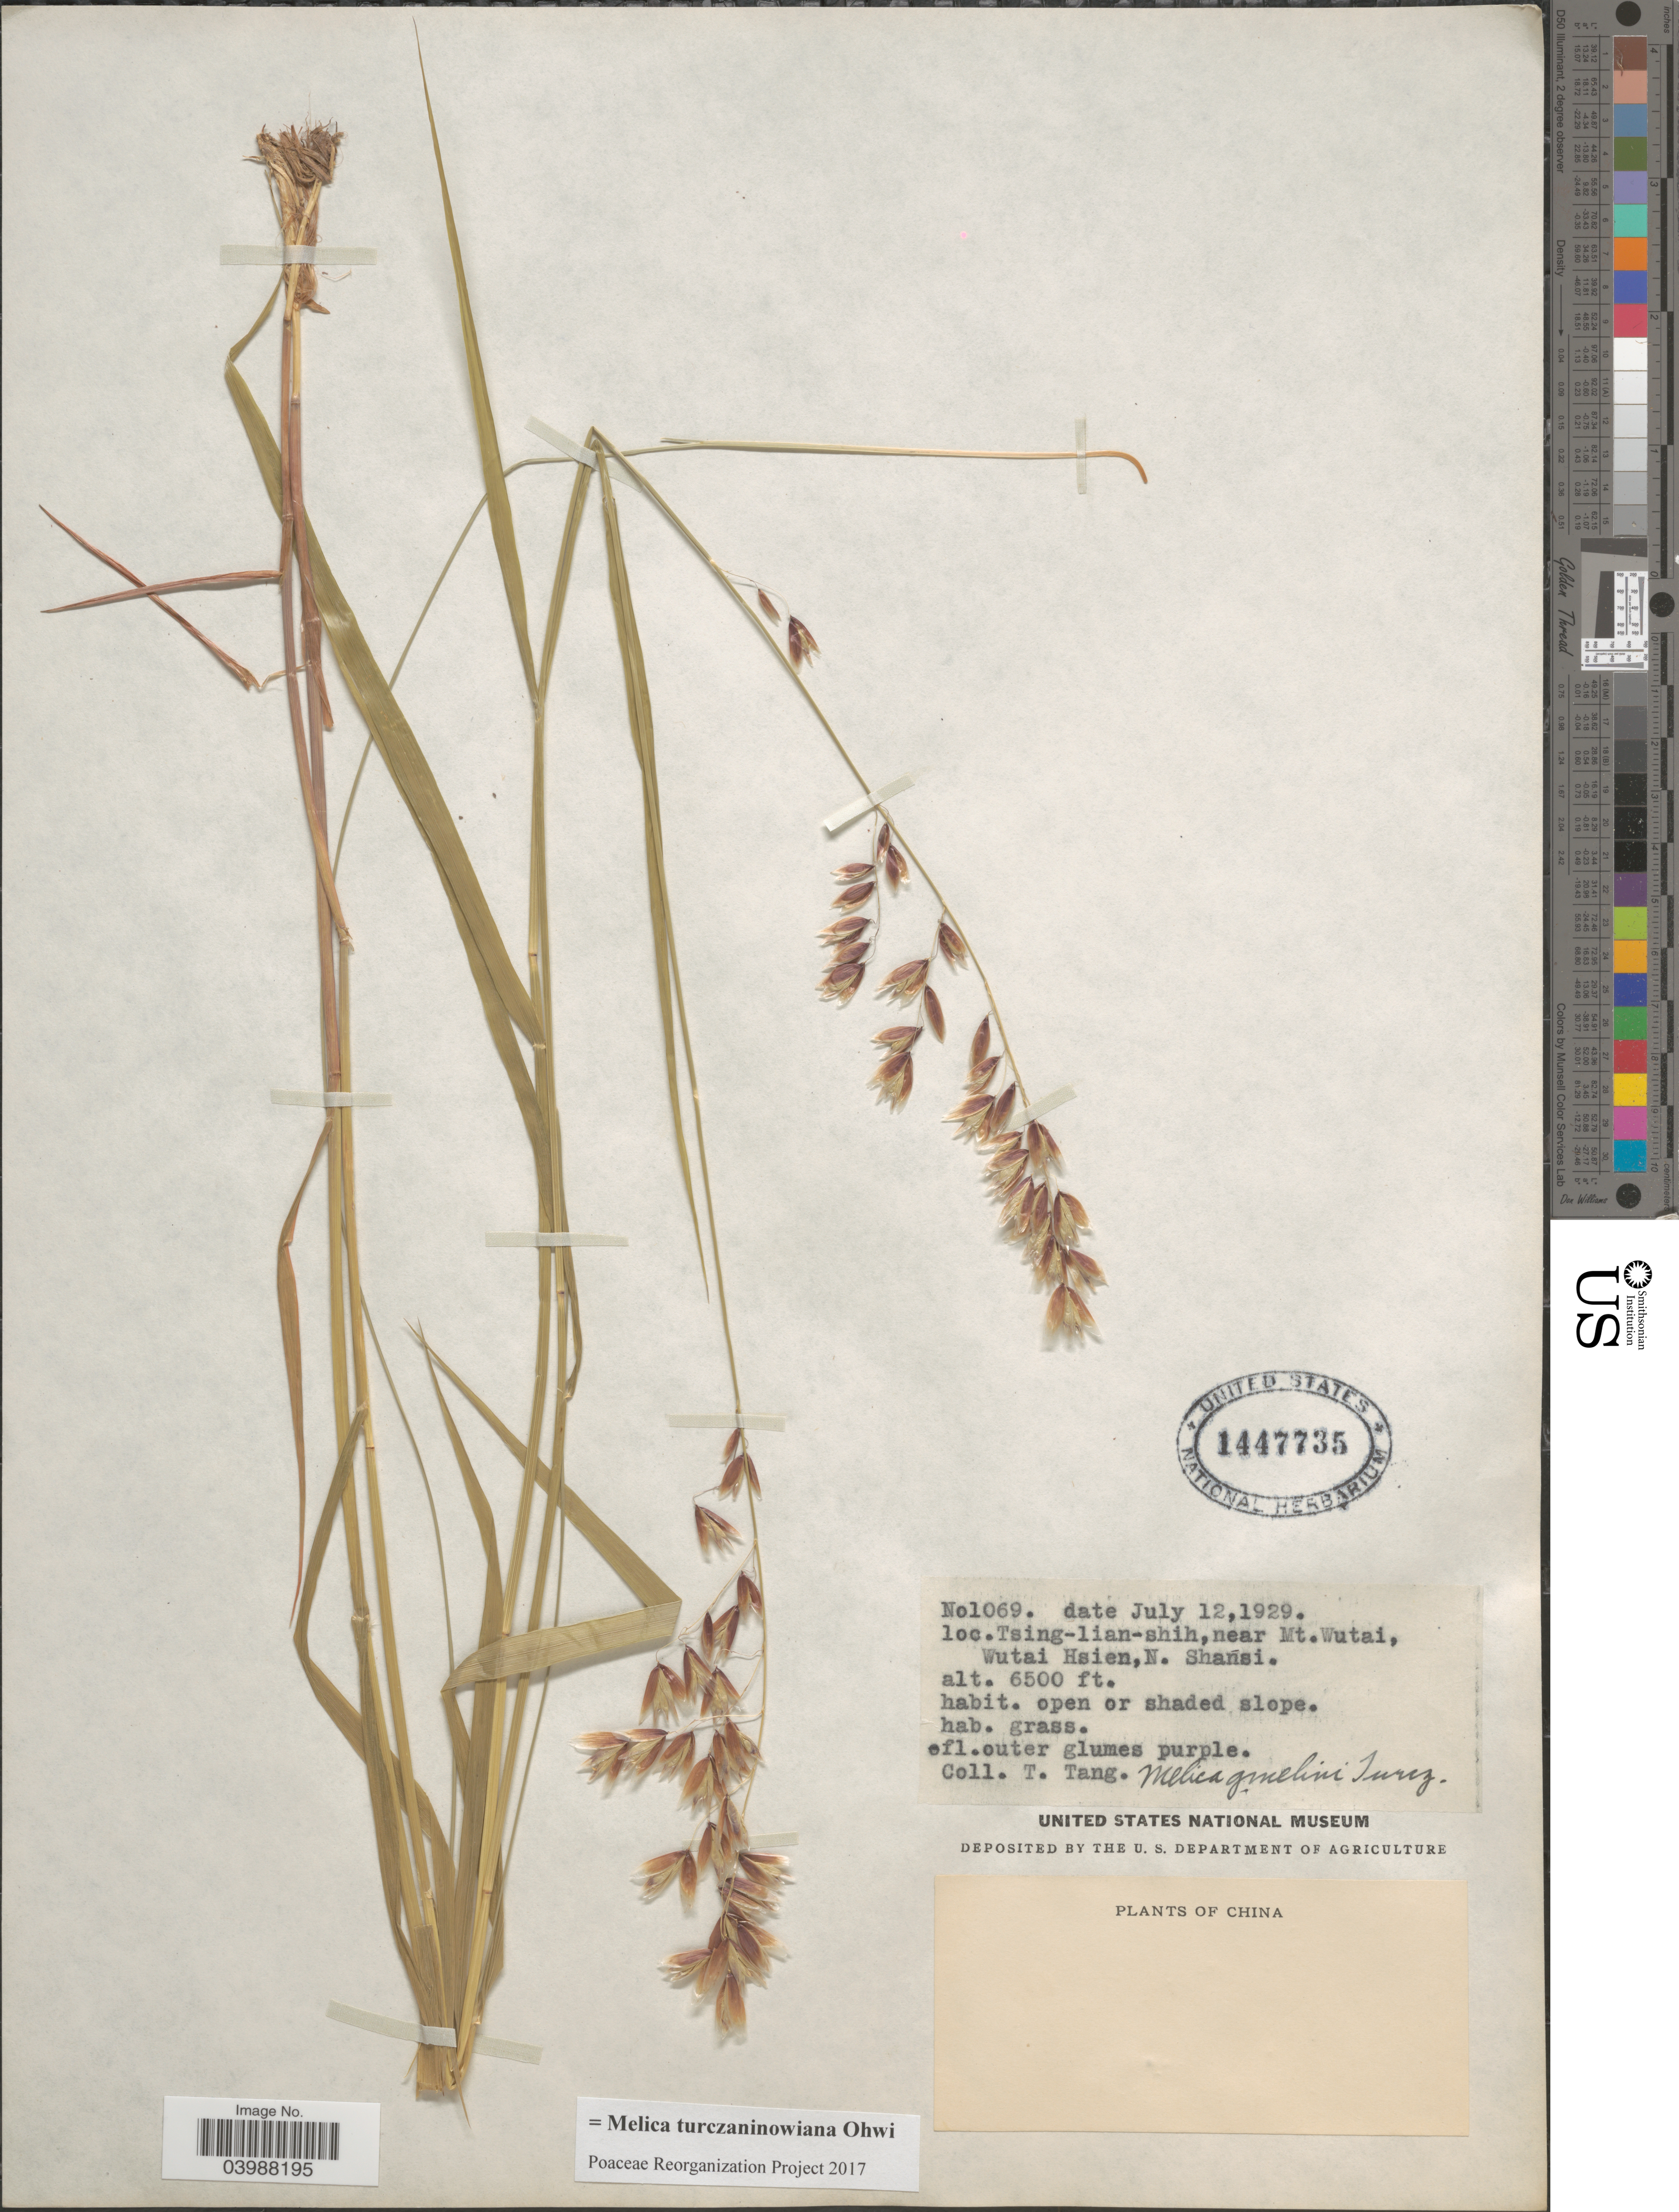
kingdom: Plantae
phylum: Tracheophyta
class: Liliopsida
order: Poales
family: Poaceae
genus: Melica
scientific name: Melica turczaninowiana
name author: Ohwi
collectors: T. Tang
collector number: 1069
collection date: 1929-07-12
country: China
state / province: Shanxi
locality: Tsing-lian-shih, near Mt. Wutai, Wutai Hsien, N. Shansi.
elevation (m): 1981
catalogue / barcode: US 1447735